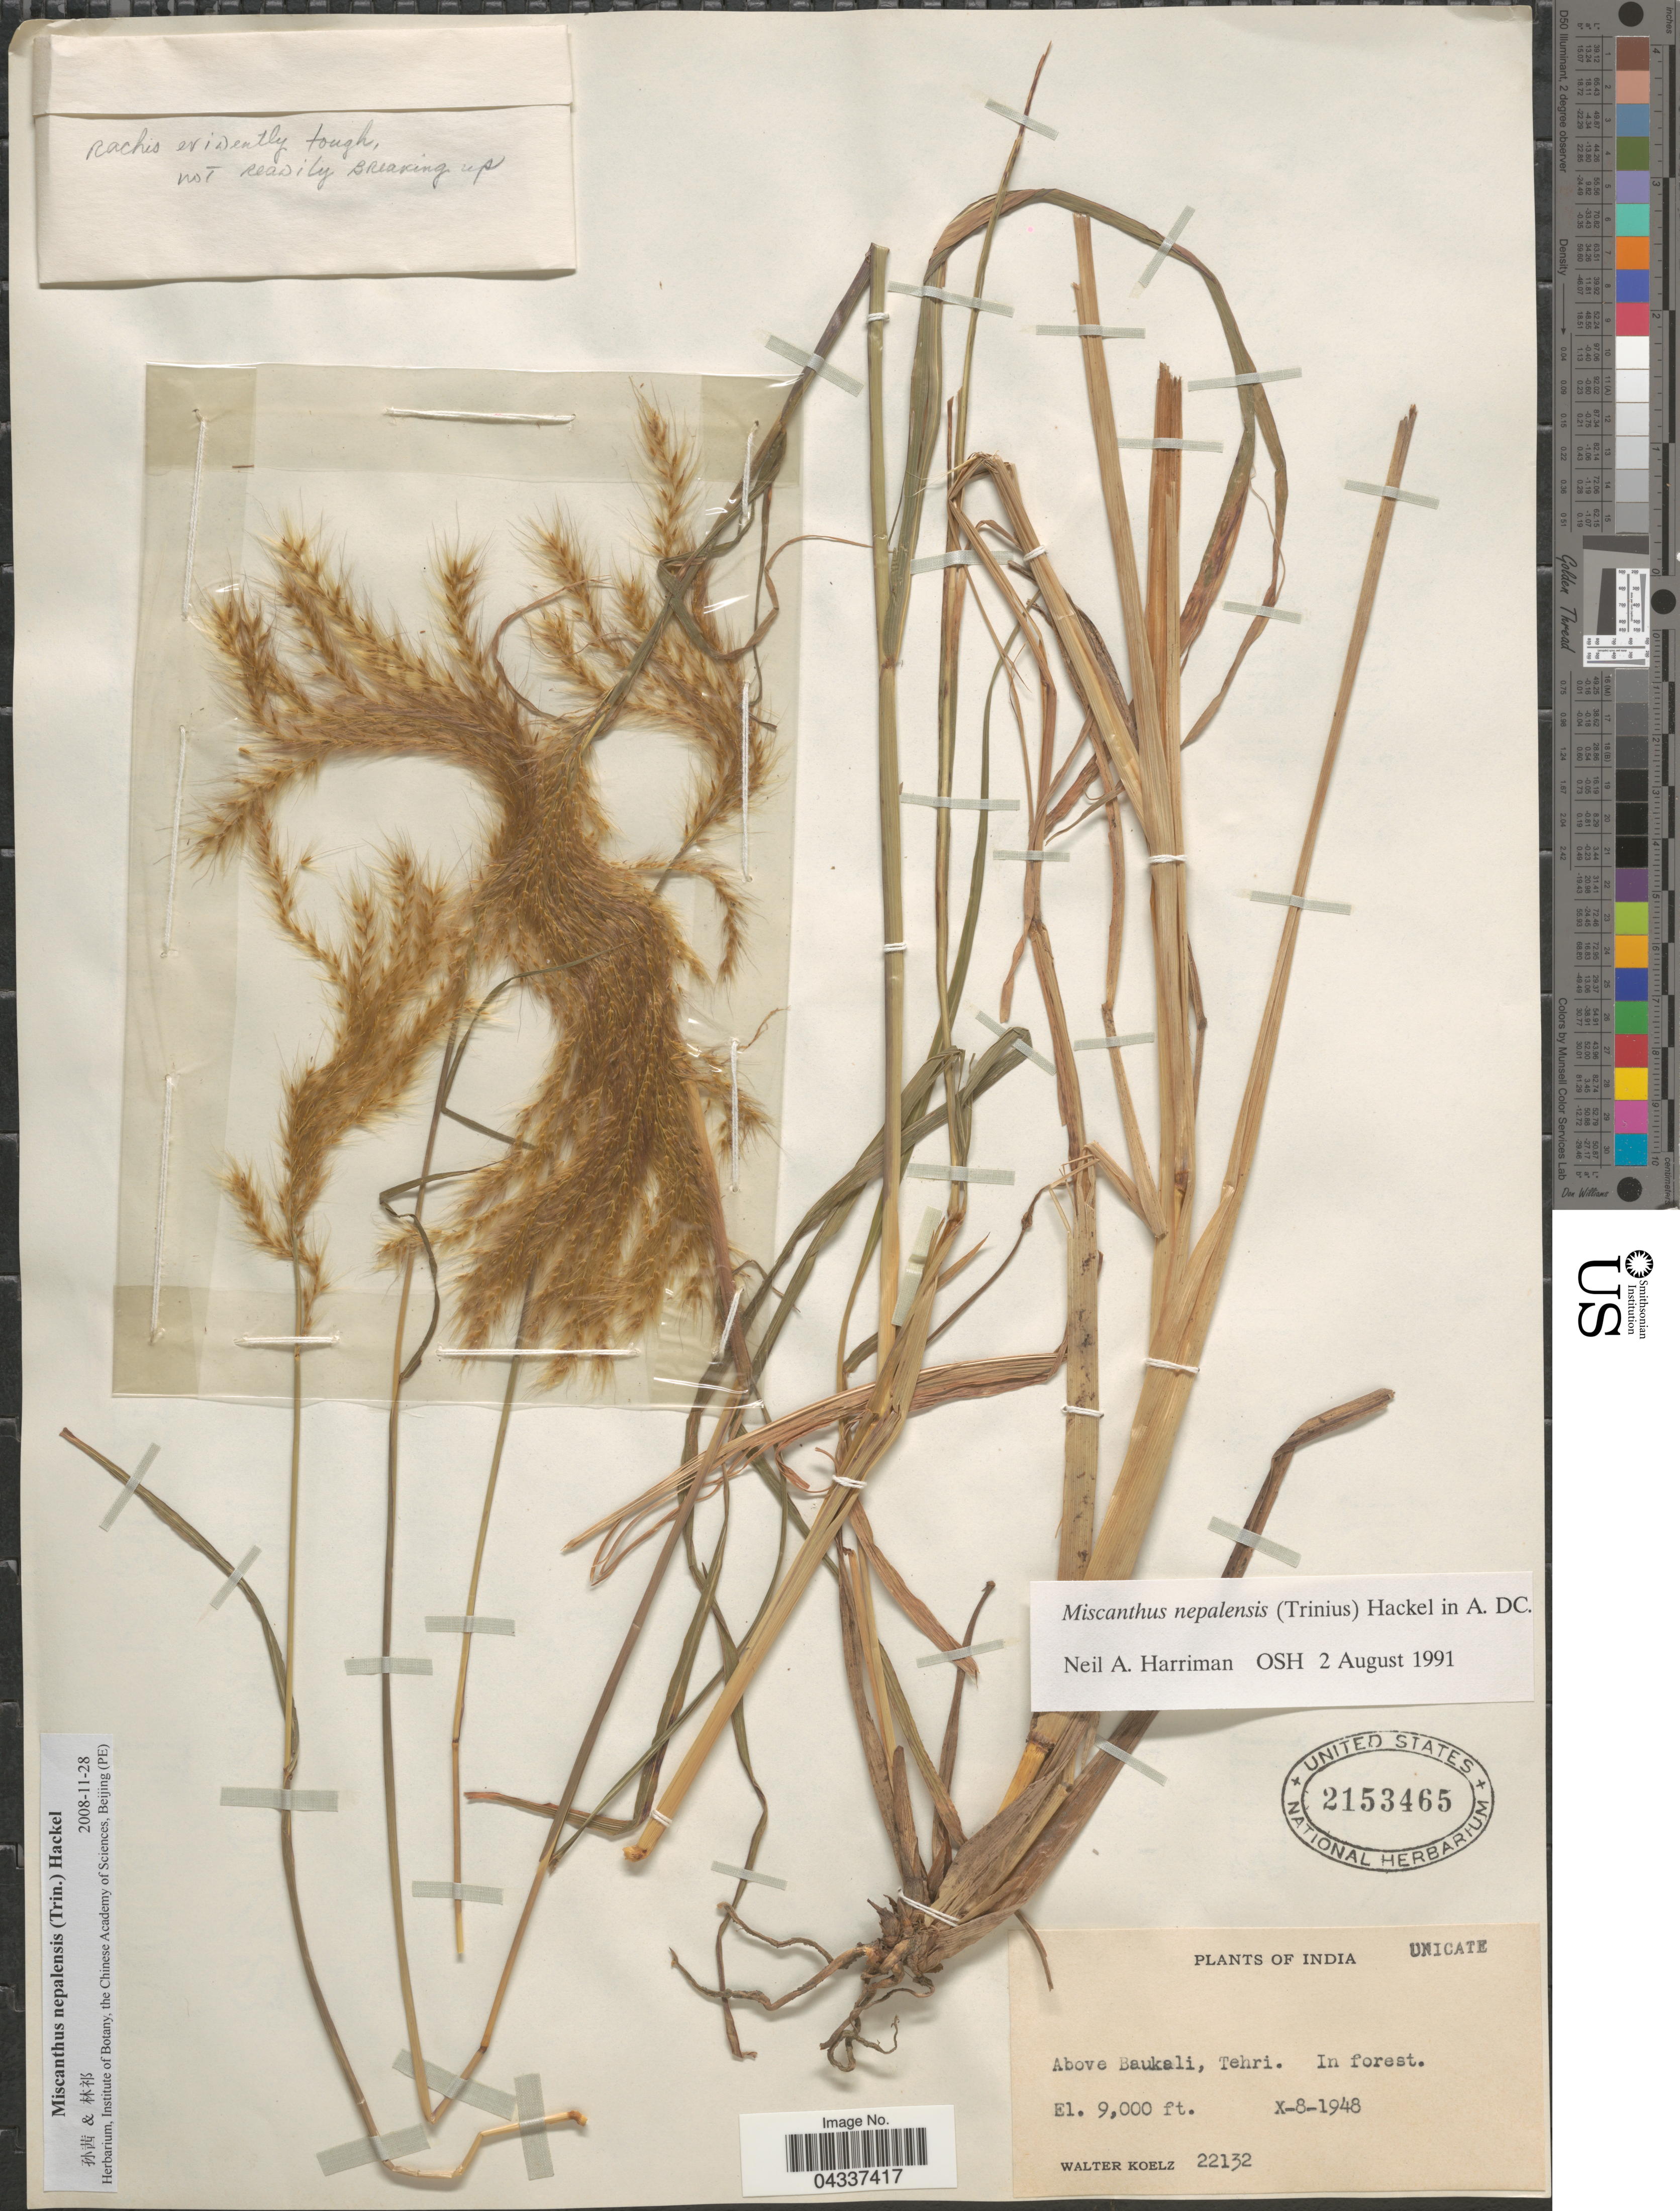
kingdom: Plantae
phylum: Tracheophyta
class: Liliopsida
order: Poales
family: Poaceae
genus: Miscanthus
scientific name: Miscanthus nepalensis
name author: (Trin.) Hack.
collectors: W. N. Koelz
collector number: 22132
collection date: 1948-10-08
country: India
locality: Above Baukali, Tehri. In forest.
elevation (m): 2743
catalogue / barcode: US 2153465